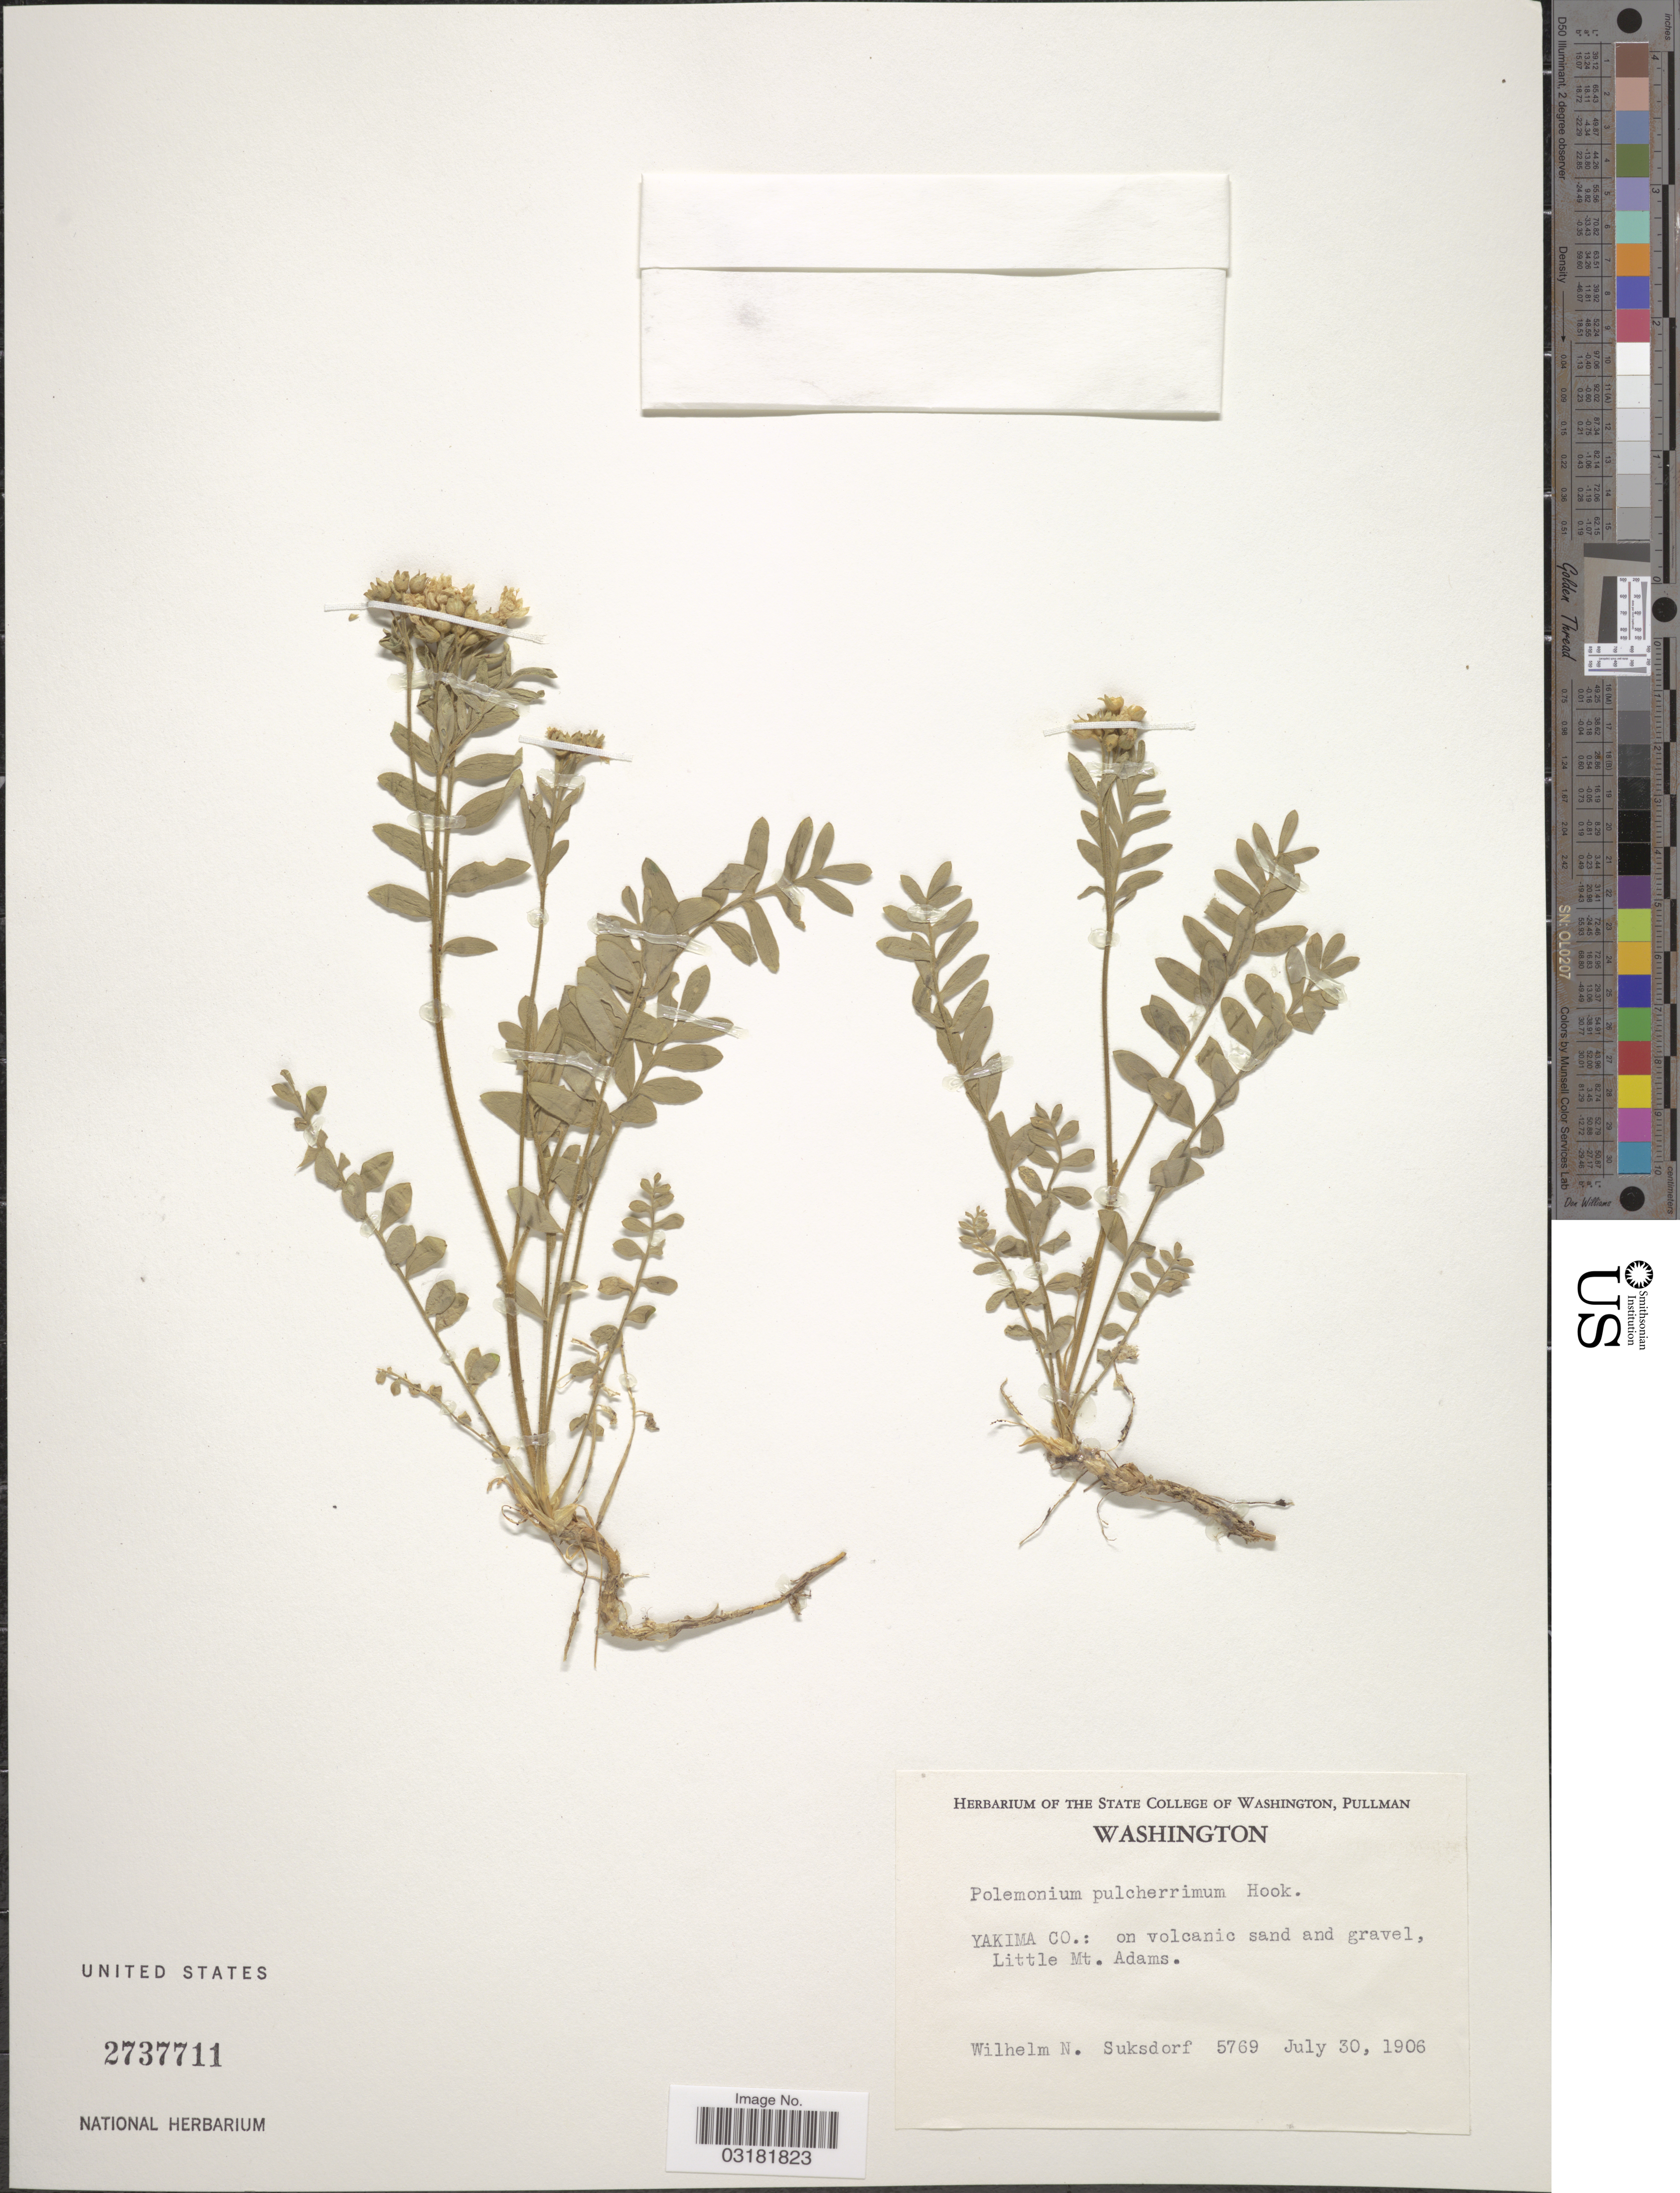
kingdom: Plantae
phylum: Tracheophyta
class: Magnoliopsida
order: Ericales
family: Polemoniaceae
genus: Polemonium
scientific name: Polemonium pulcherrimum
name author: Hook.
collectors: W. N. Suksdorf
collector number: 5769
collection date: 1906-07-30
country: United States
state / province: Washington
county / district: Yakima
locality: Yakima Co.: on volcanic sand and gravel, Little Mt. Adams.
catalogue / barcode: US 2737711